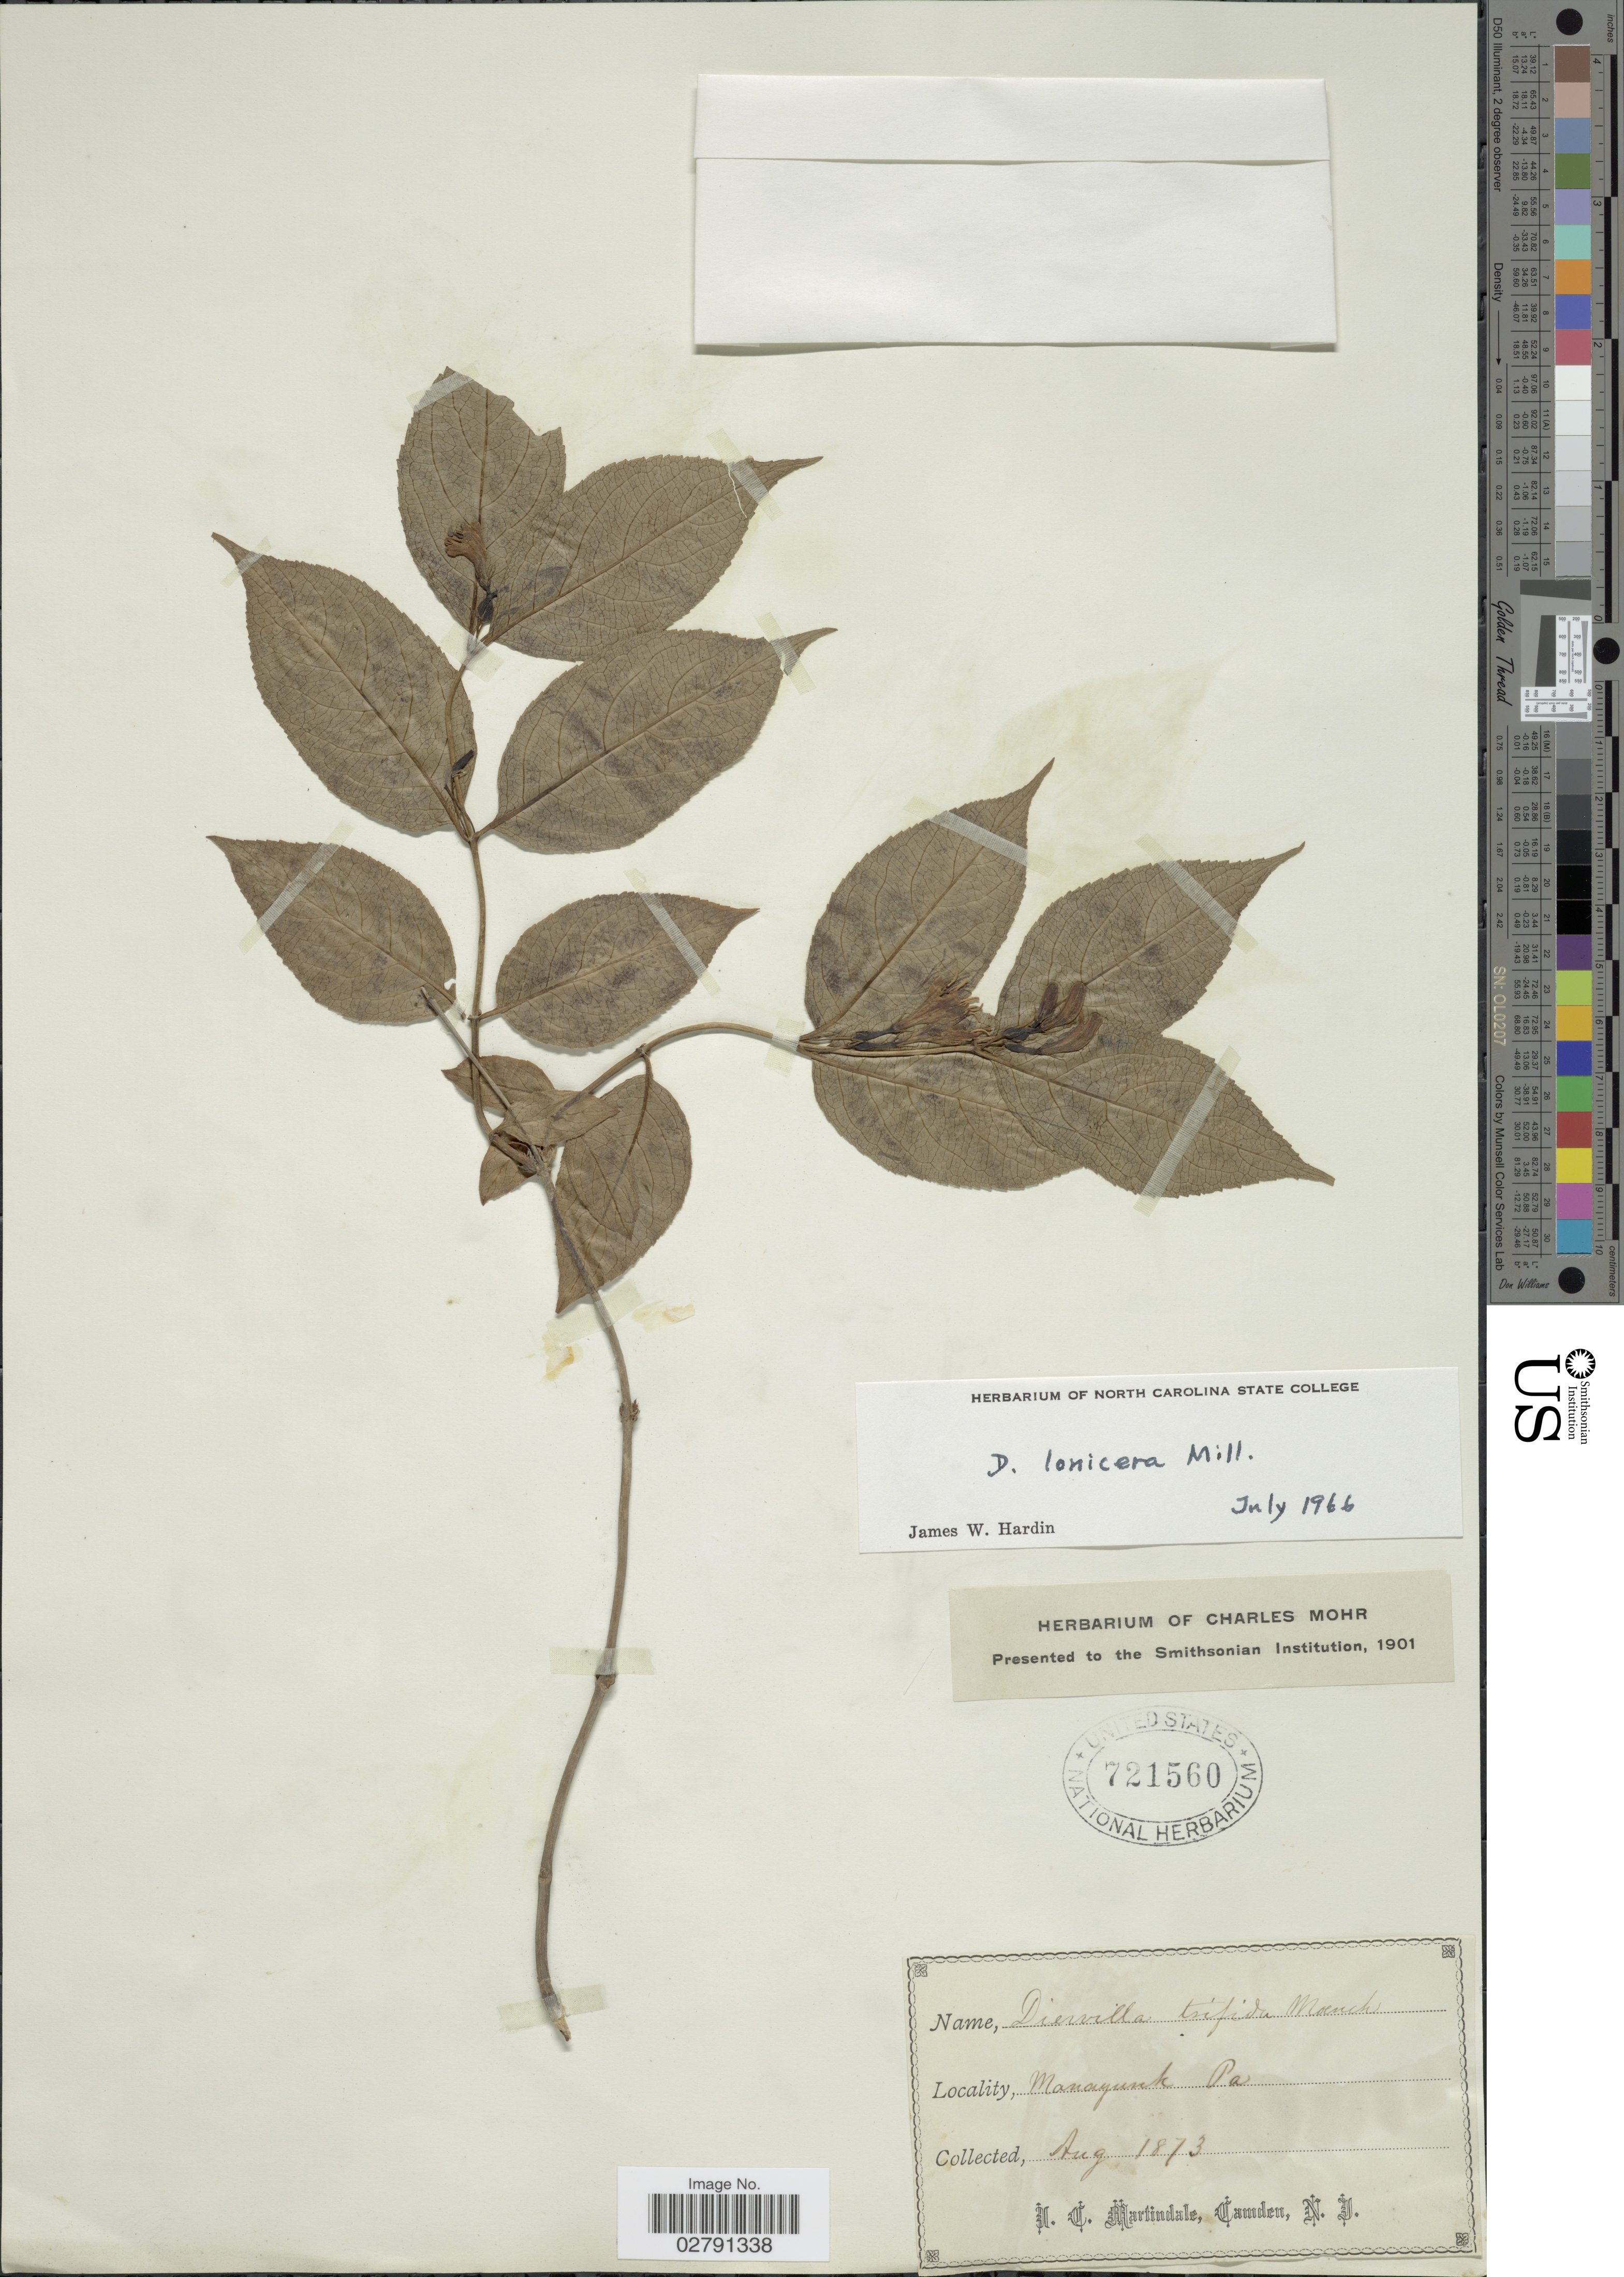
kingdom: Plantae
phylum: Tracheophyta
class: Magnoliopsida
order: Dipsacales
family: Caprifoliaceae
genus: Diervilla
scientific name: Diervilla lonicera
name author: Mill.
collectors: I. C. Martindale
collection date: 1873-08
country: United States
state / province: Pennsylvania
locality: Manayunk.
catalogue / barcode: US 721560